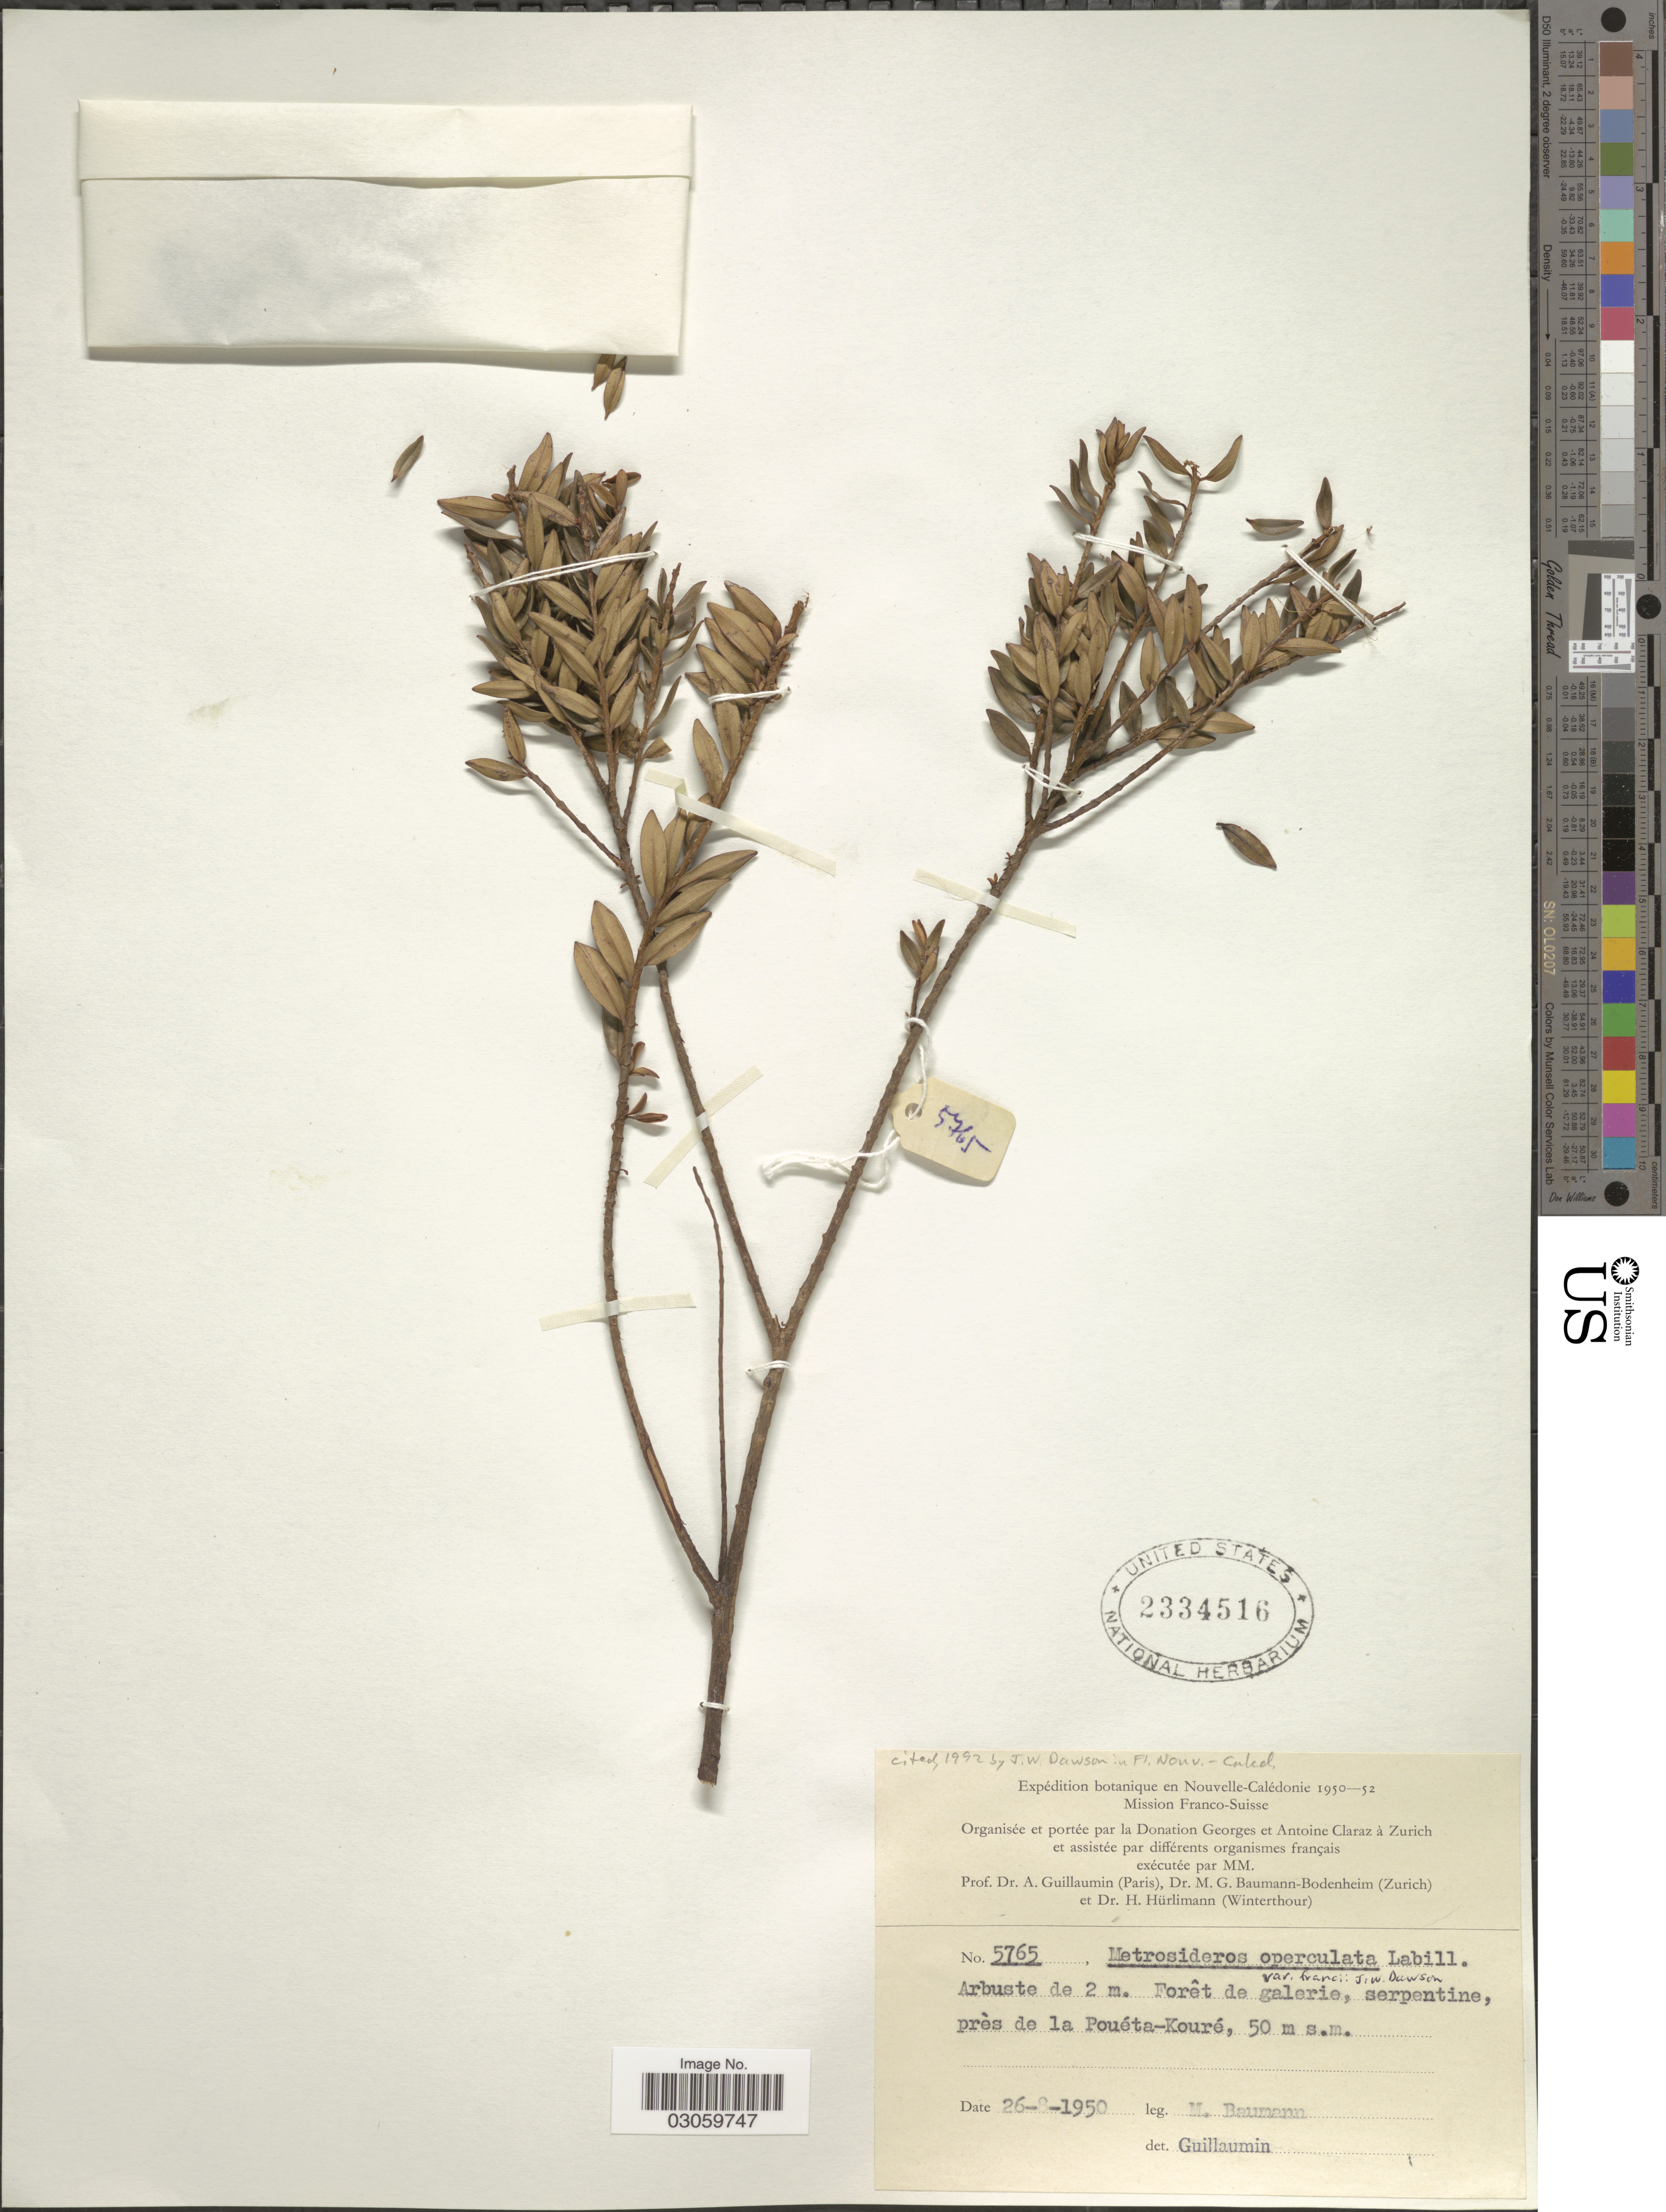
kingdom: Plantae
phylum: Tracheophyta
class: Magnoliopsida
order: Myrtales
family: Myrtaceae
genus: Metrosideros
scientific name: Metrosideros operculata var. francii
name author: J.W. Dawson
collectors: M. G. Baumann-Bodenheim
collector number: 5765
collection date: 1950-08-26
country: New Caledonia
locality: Nouvelle-Calédonie. Forêt de galerie, serpentine, près de la Pouéta-Kouré.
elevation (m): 50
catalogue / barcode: US 2334516